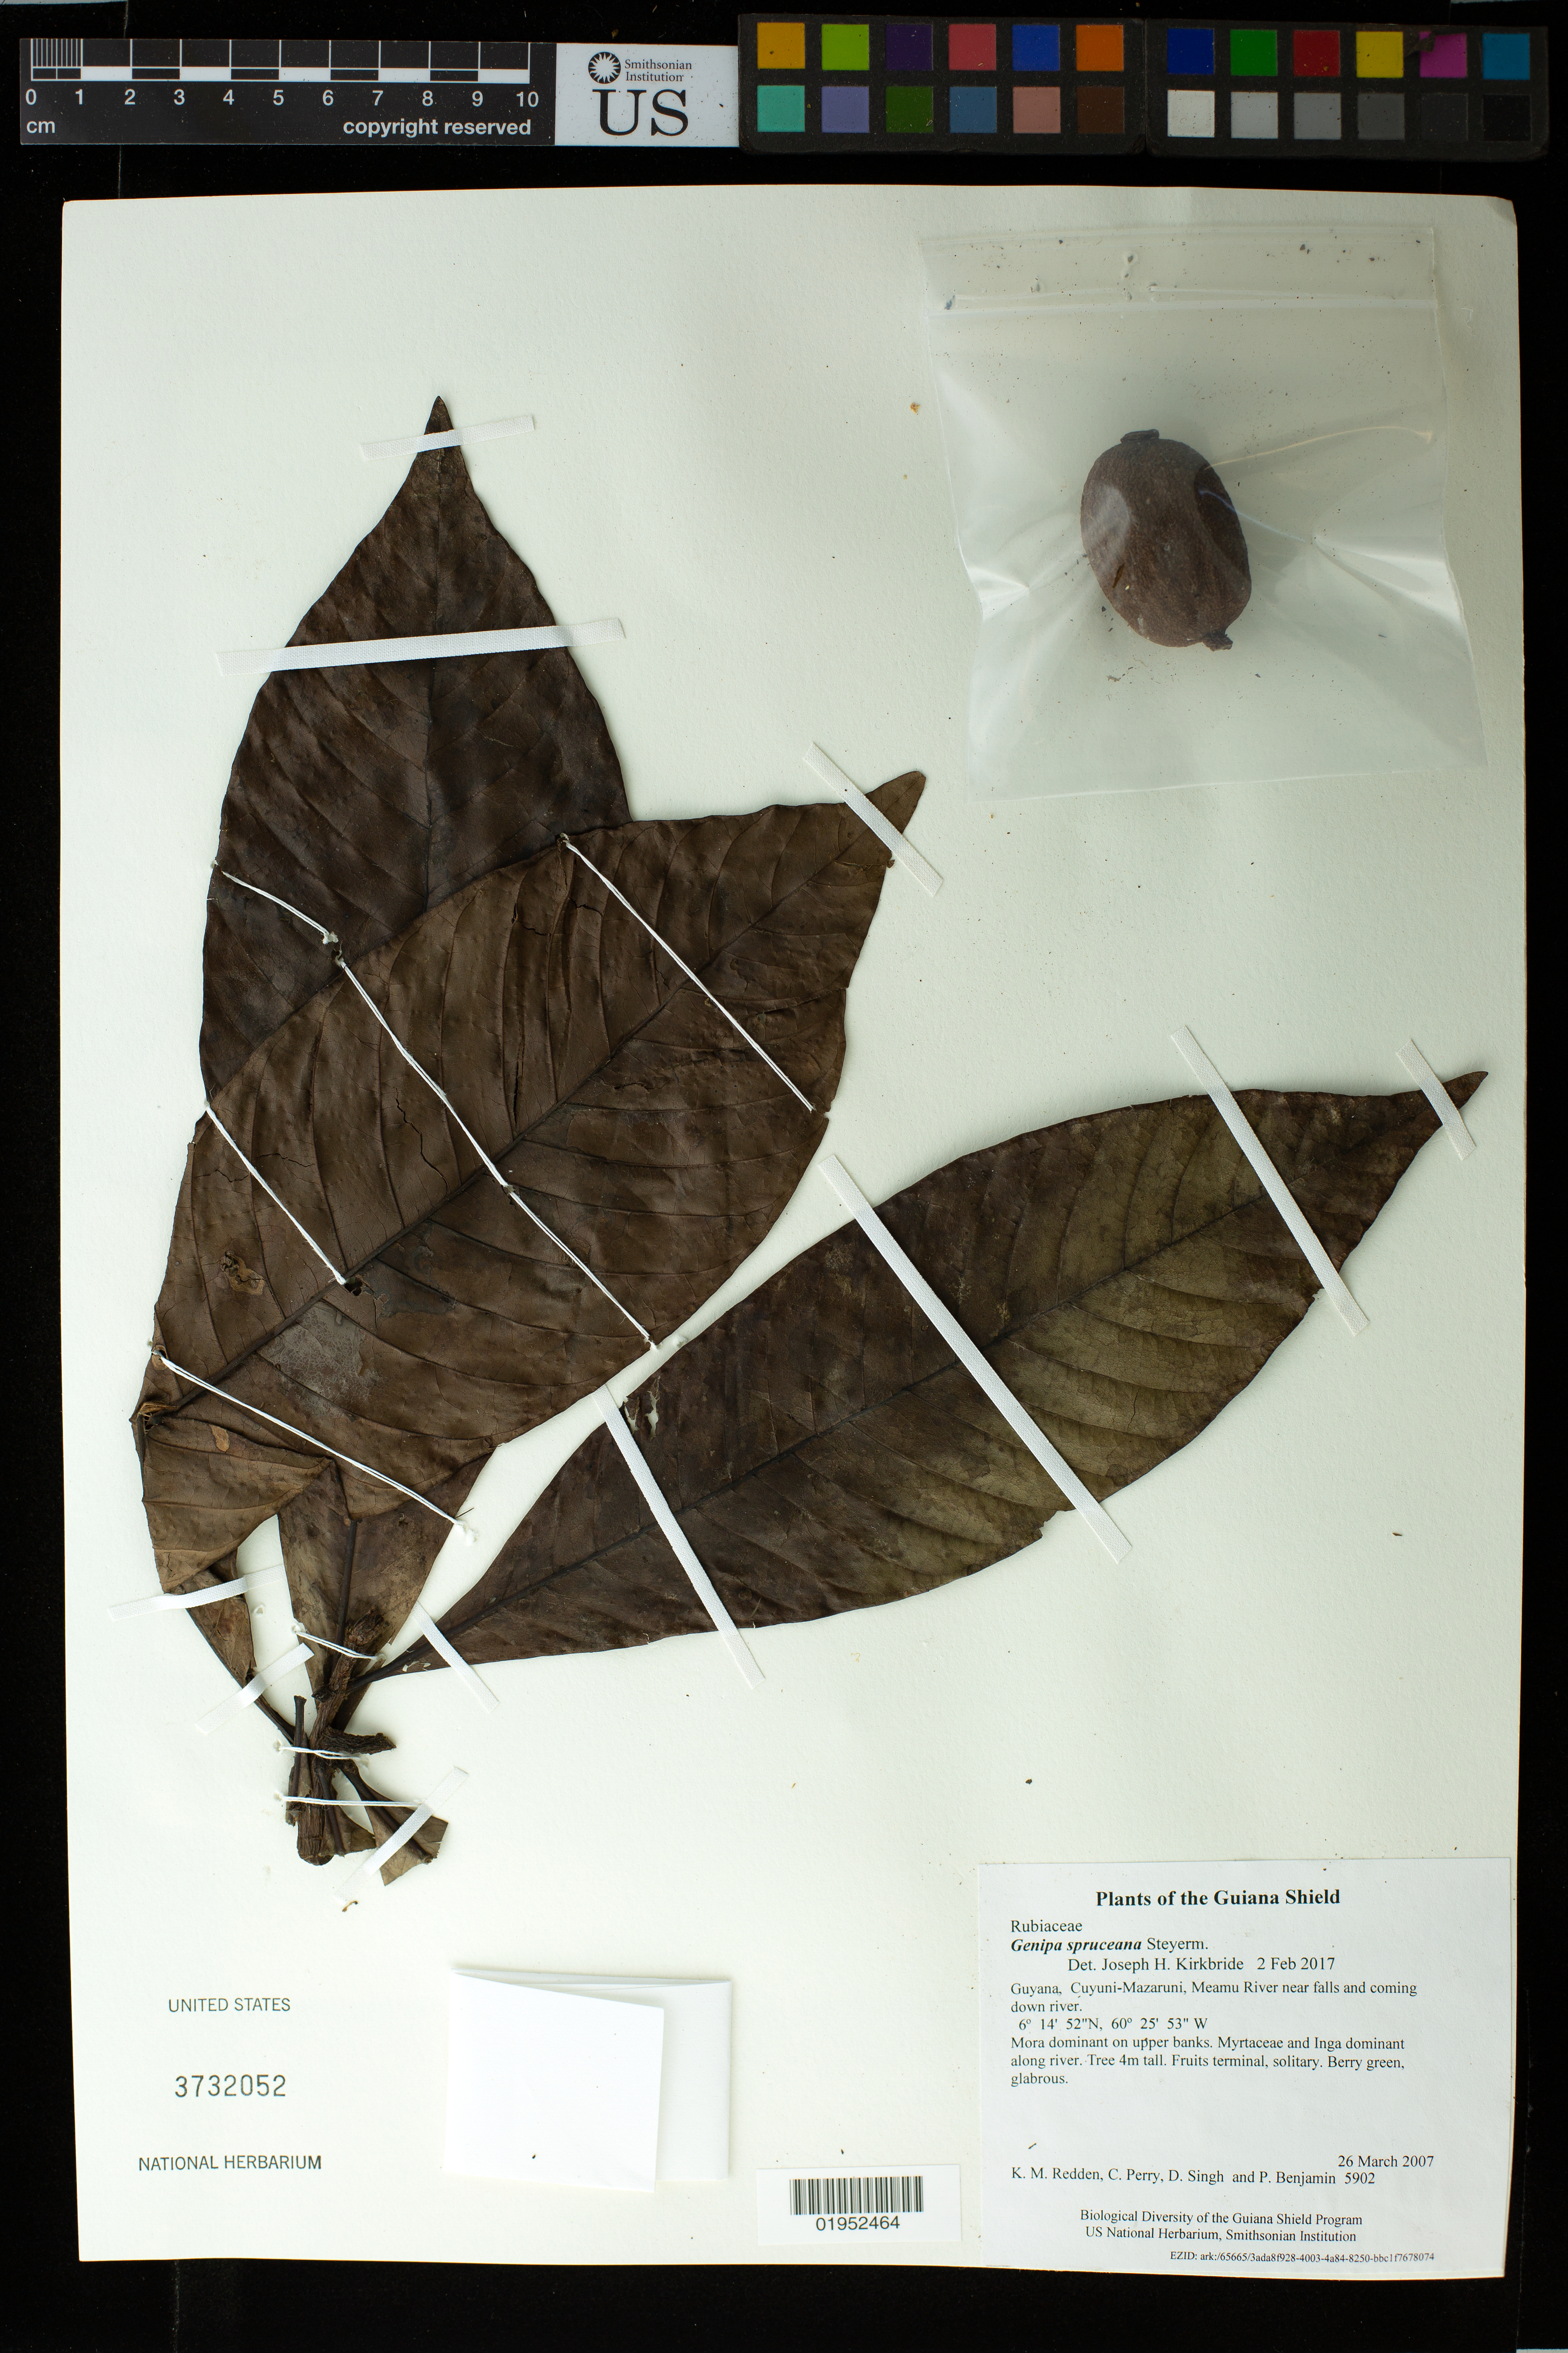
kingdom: Plantae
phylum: Tracheophyta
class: Magnoliopsida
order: Gentianales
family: Rubiaceae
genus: Genipa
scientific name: Genipa spruceana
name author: Steyerm.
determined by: Kirkbride, J. H.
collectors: K. M. Redden, C. Perry, D. Singh & P. Benjamin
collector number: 5902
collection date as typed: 26 March 2007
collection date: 2007-03-26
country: Guyana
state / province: Cuyuni-Mazaruni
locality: Meamu River near falls and coming down river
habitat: Mora dominant on upper banks. Myrtaceae and Inga dominant along river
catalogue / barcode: US 3732052